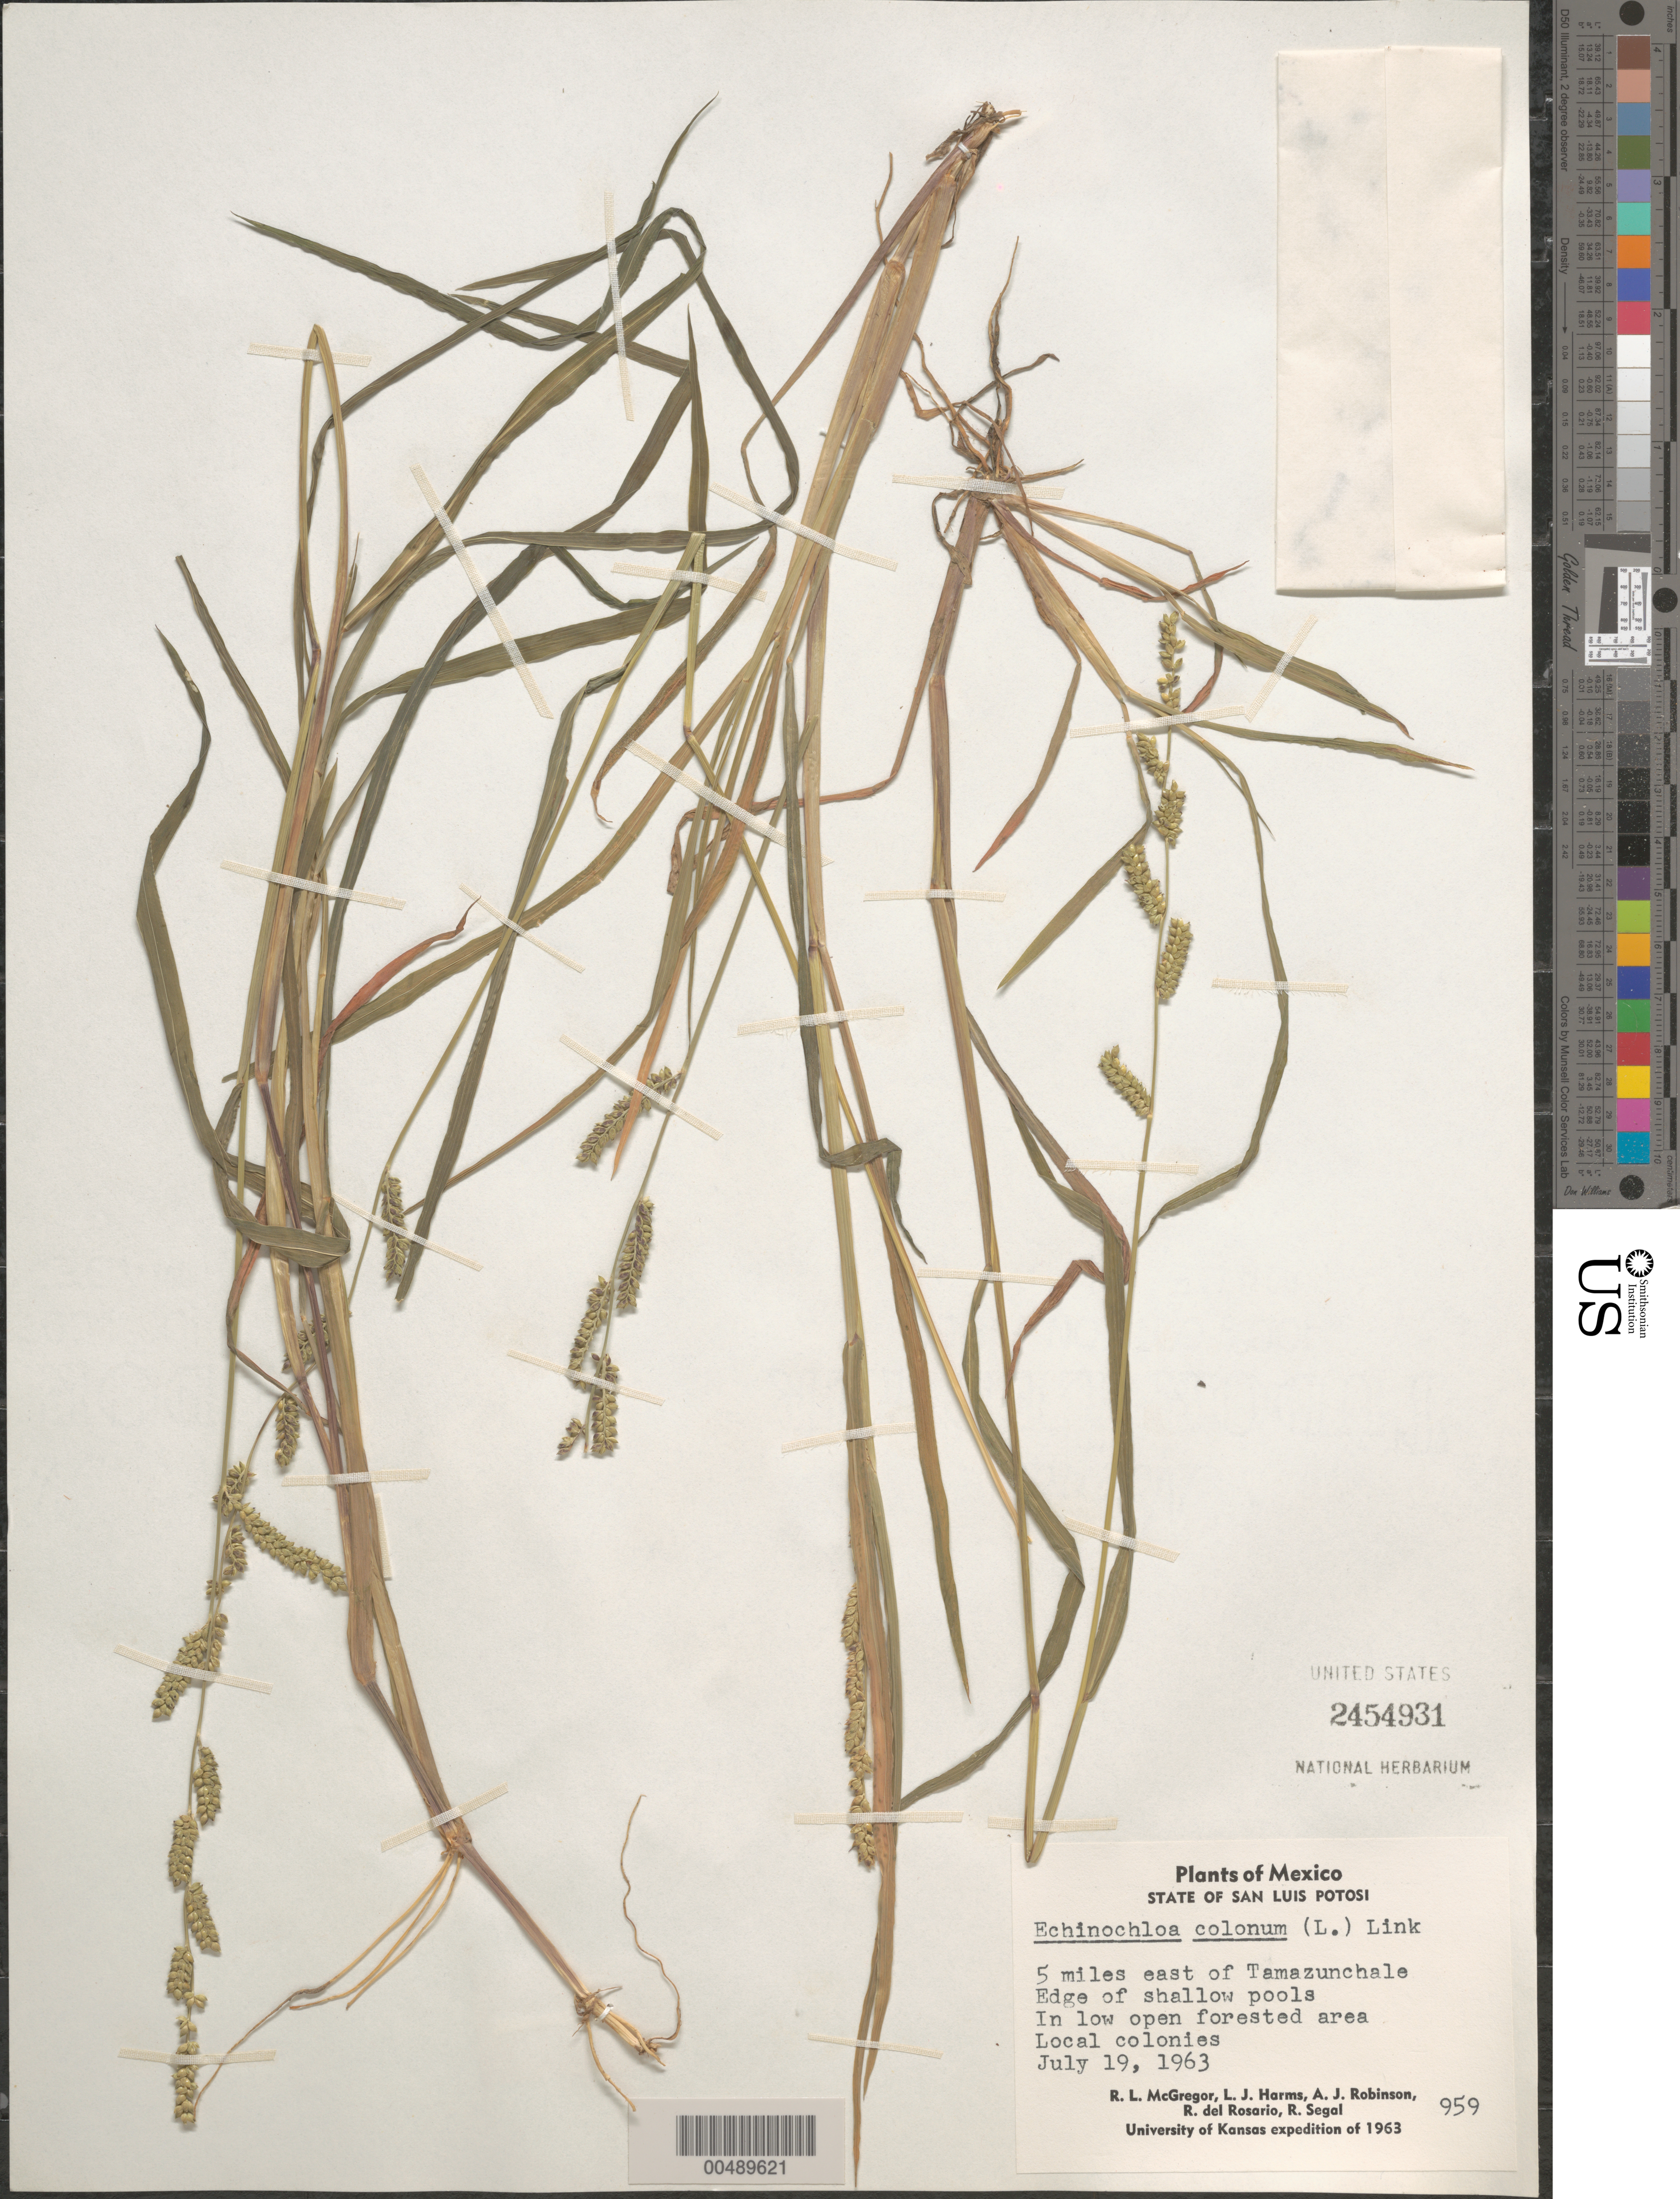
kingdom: Plantae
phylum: Tracheophyta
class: Liliopsida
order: Poales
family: Poaceae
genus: Echinochloa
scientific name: Echinochloa colona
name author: (L.) Link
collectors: R. McGregor, L. Harms & A. J. Robinson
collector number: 959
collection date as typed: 19 Jul 1963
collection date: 1963-07-19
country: Mexico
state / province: San Luis Potosi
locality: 5 mi E of Tamazunchale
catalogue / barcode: US 2454931